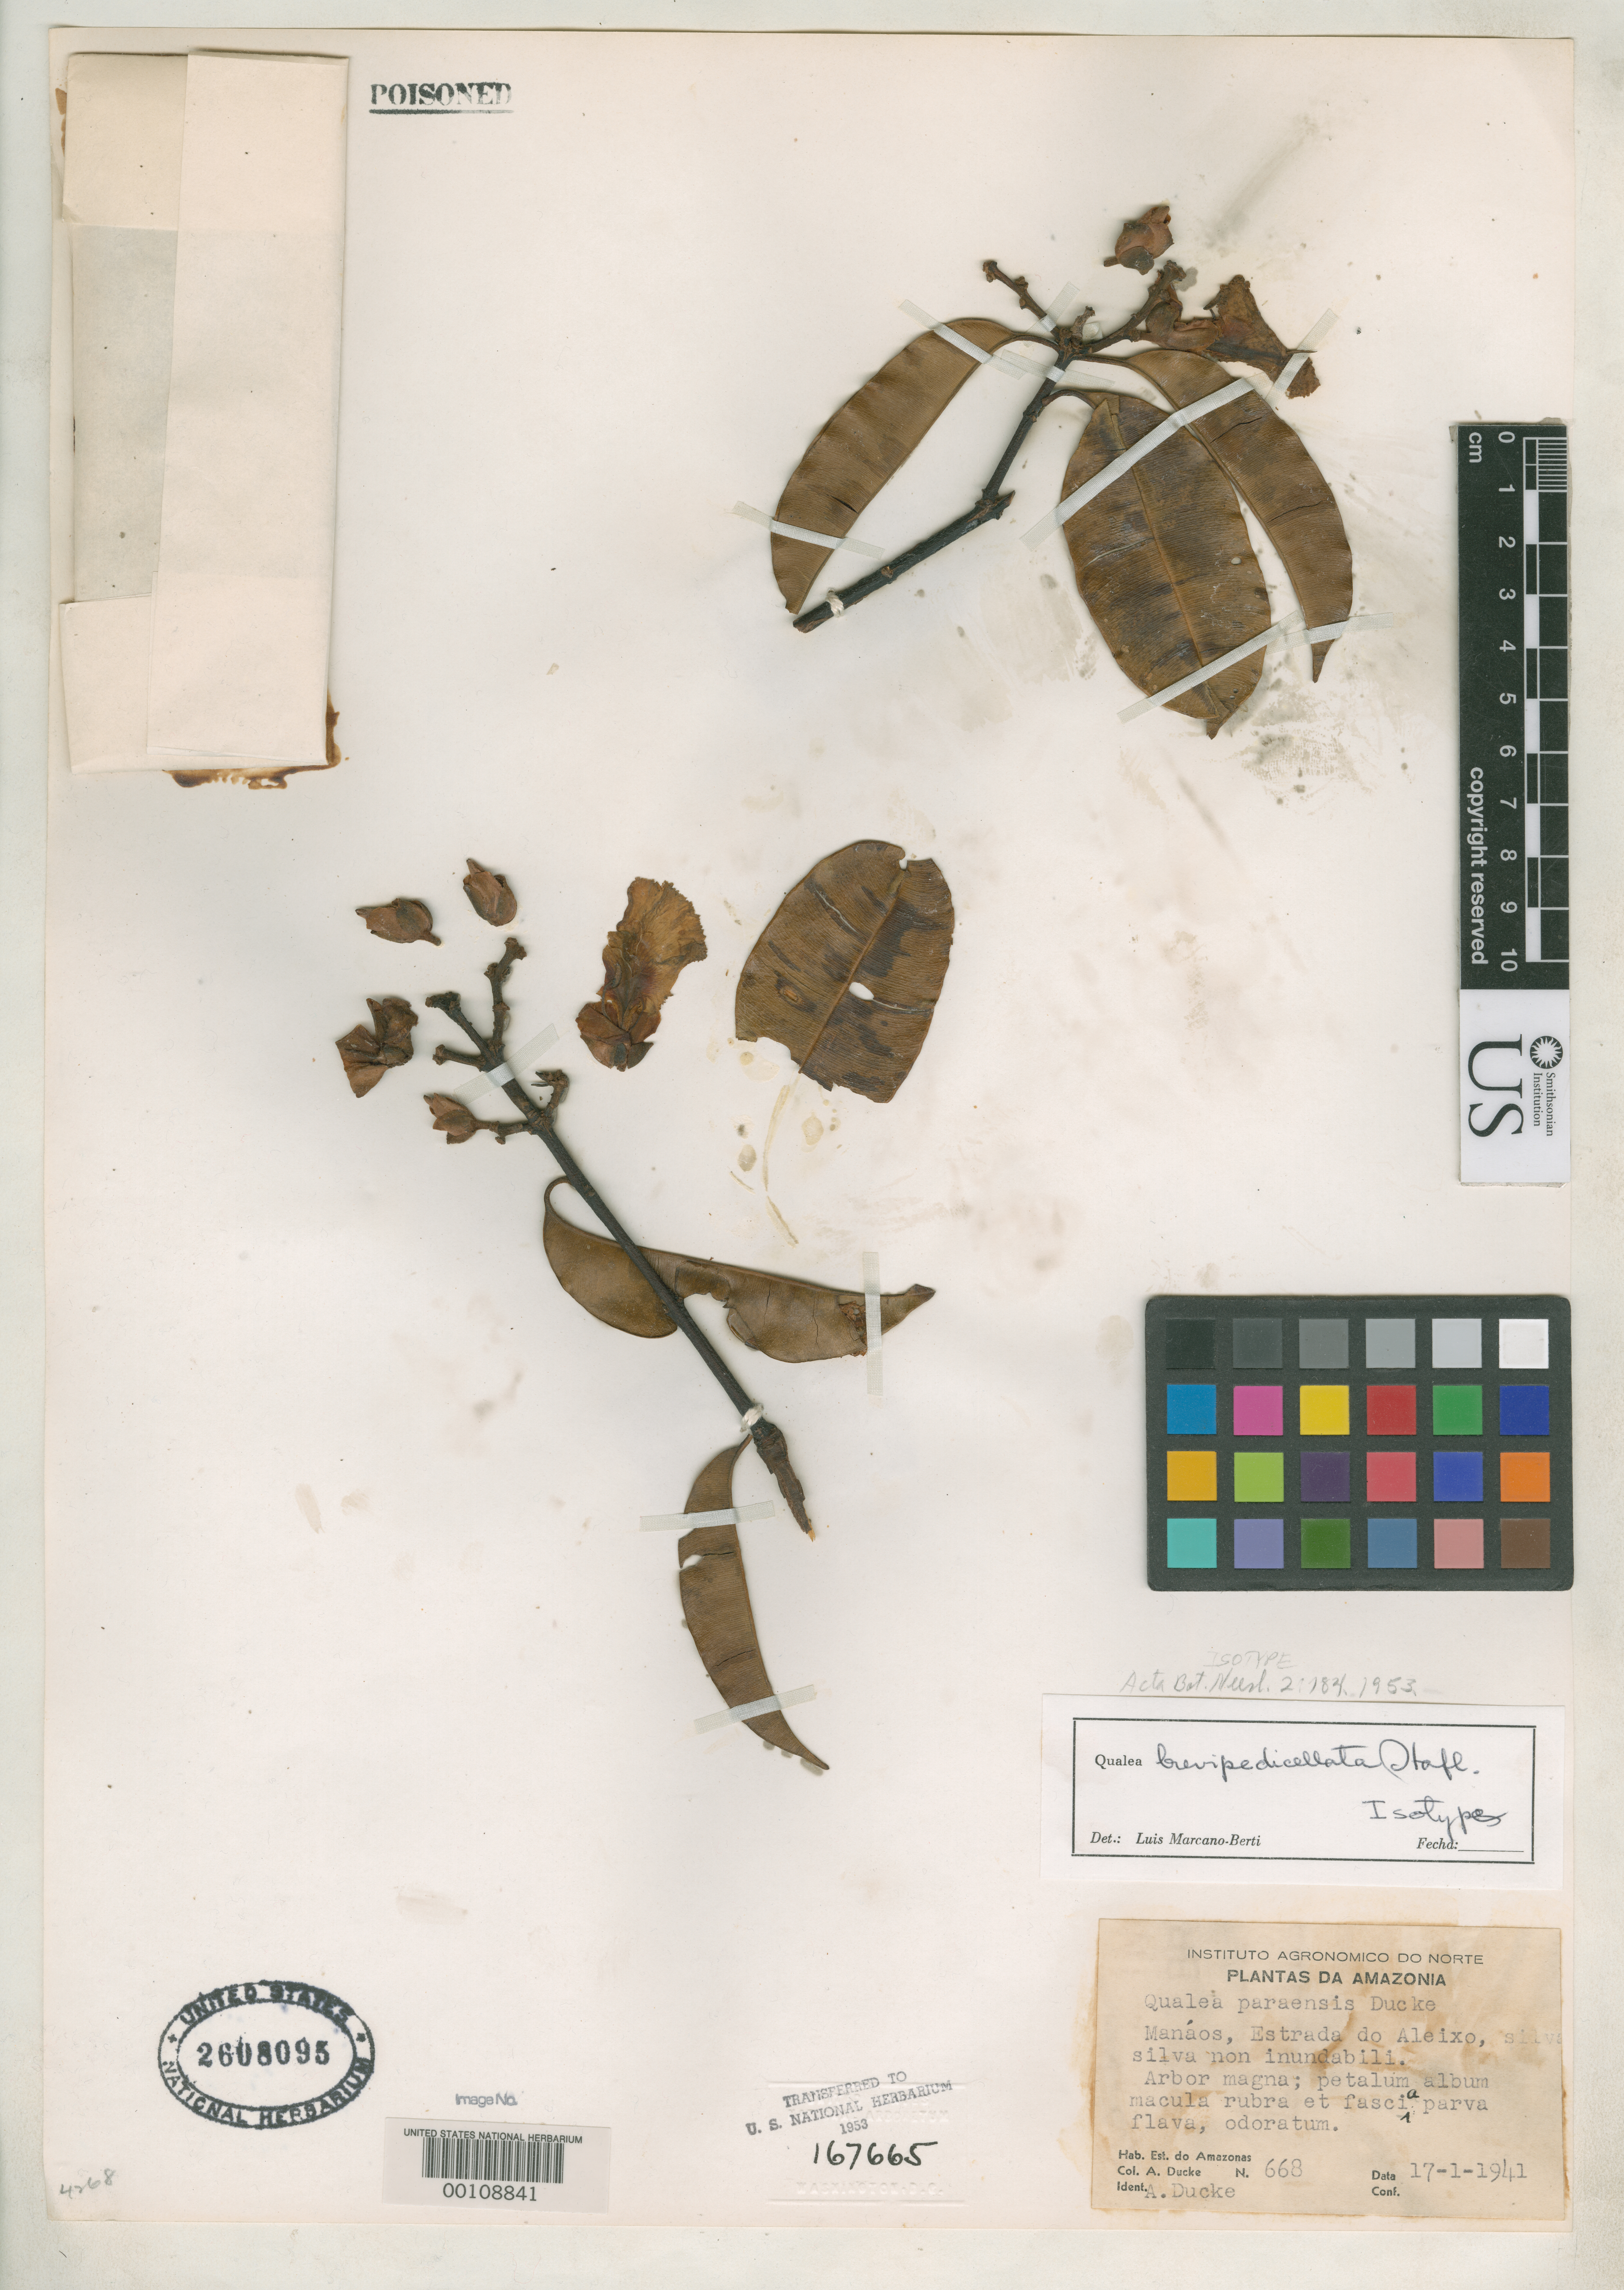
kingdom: Plantae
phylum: Tracheophyta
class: Magnoliopsida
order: Myrtales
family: Vochysiaceae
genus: Qualea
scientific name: Qualea brevipedicellata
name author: Stafleu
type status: Isotype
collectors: A. Ducke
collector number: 668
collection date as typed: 17 Jan 1941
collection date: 1941-01-17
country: Brazil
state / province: Amazonas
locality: Manaos, estrada do Aleixo.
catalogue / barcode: US 2608095